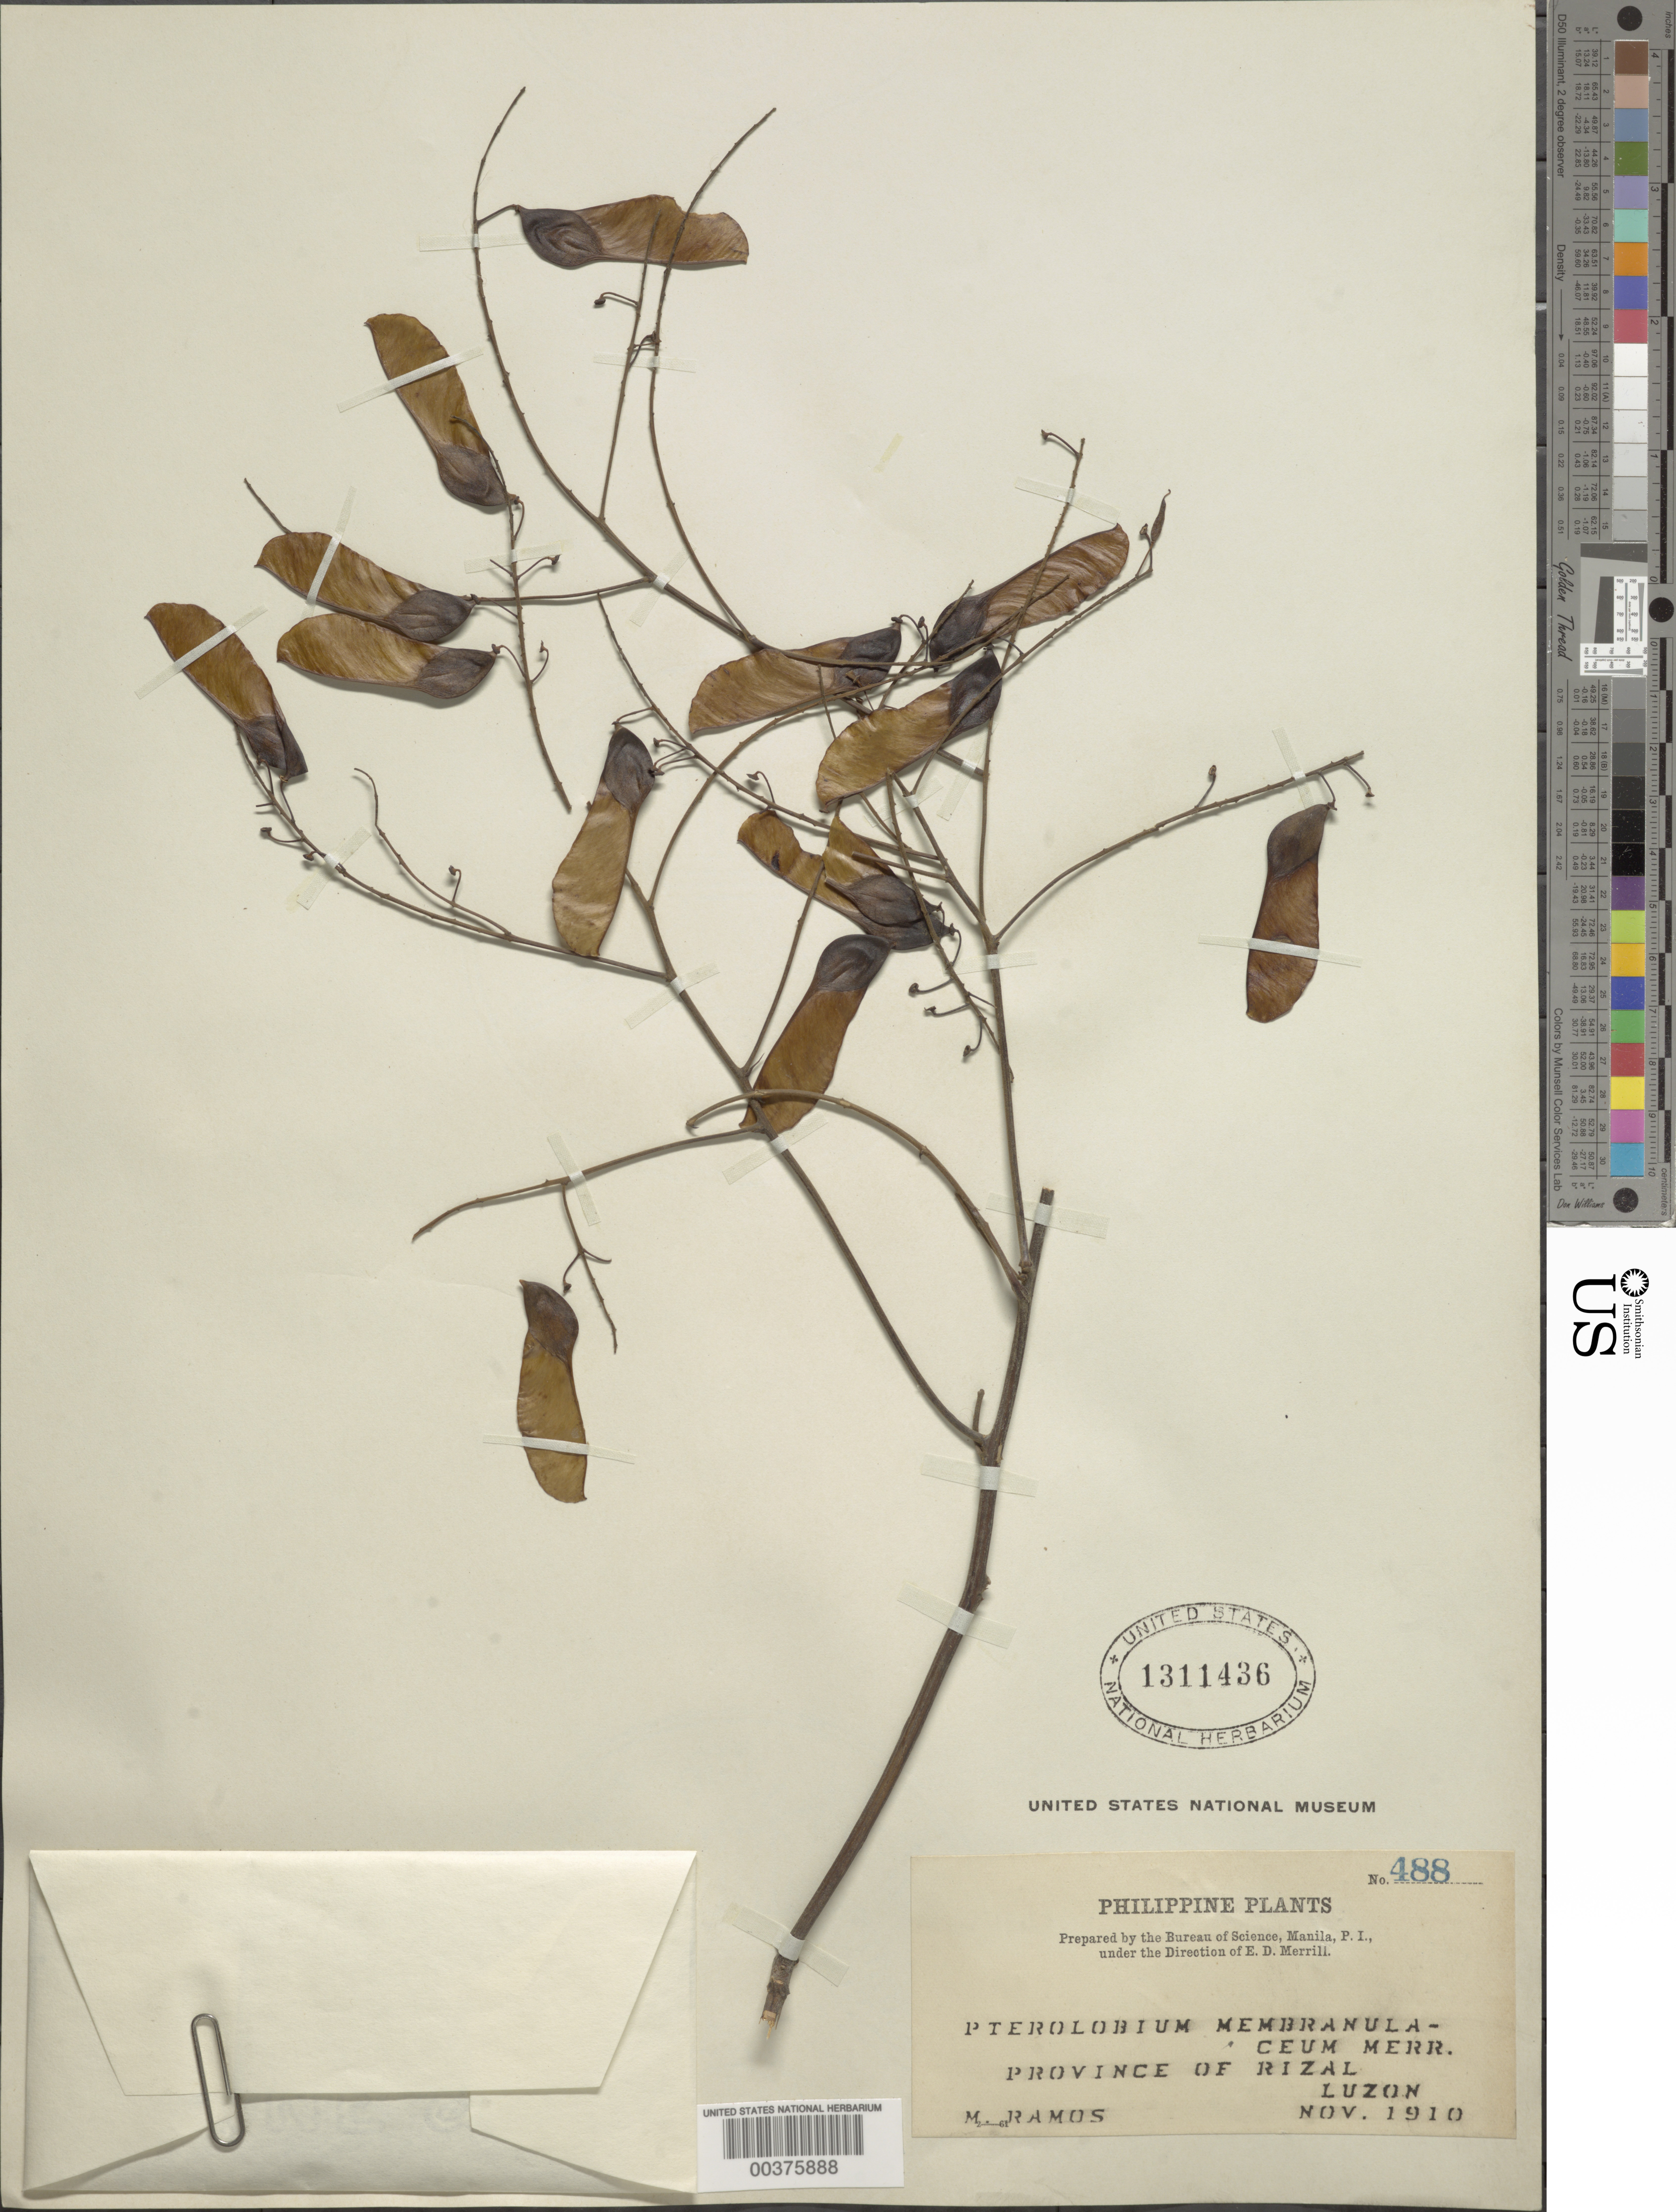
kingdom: Plantae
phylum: Tracheophyta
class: Magnoliopsida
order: Fabales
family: Fabaceae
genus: Pterolobium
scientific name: Pterolobium membranulaceum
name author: (Blanco) Merr.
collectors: M. Ramos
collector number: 488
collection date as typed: Nov 1910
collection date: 1910-11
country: Philippines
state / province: Calabarzon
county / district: Rizal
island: Luzon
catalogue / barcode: US 1311436